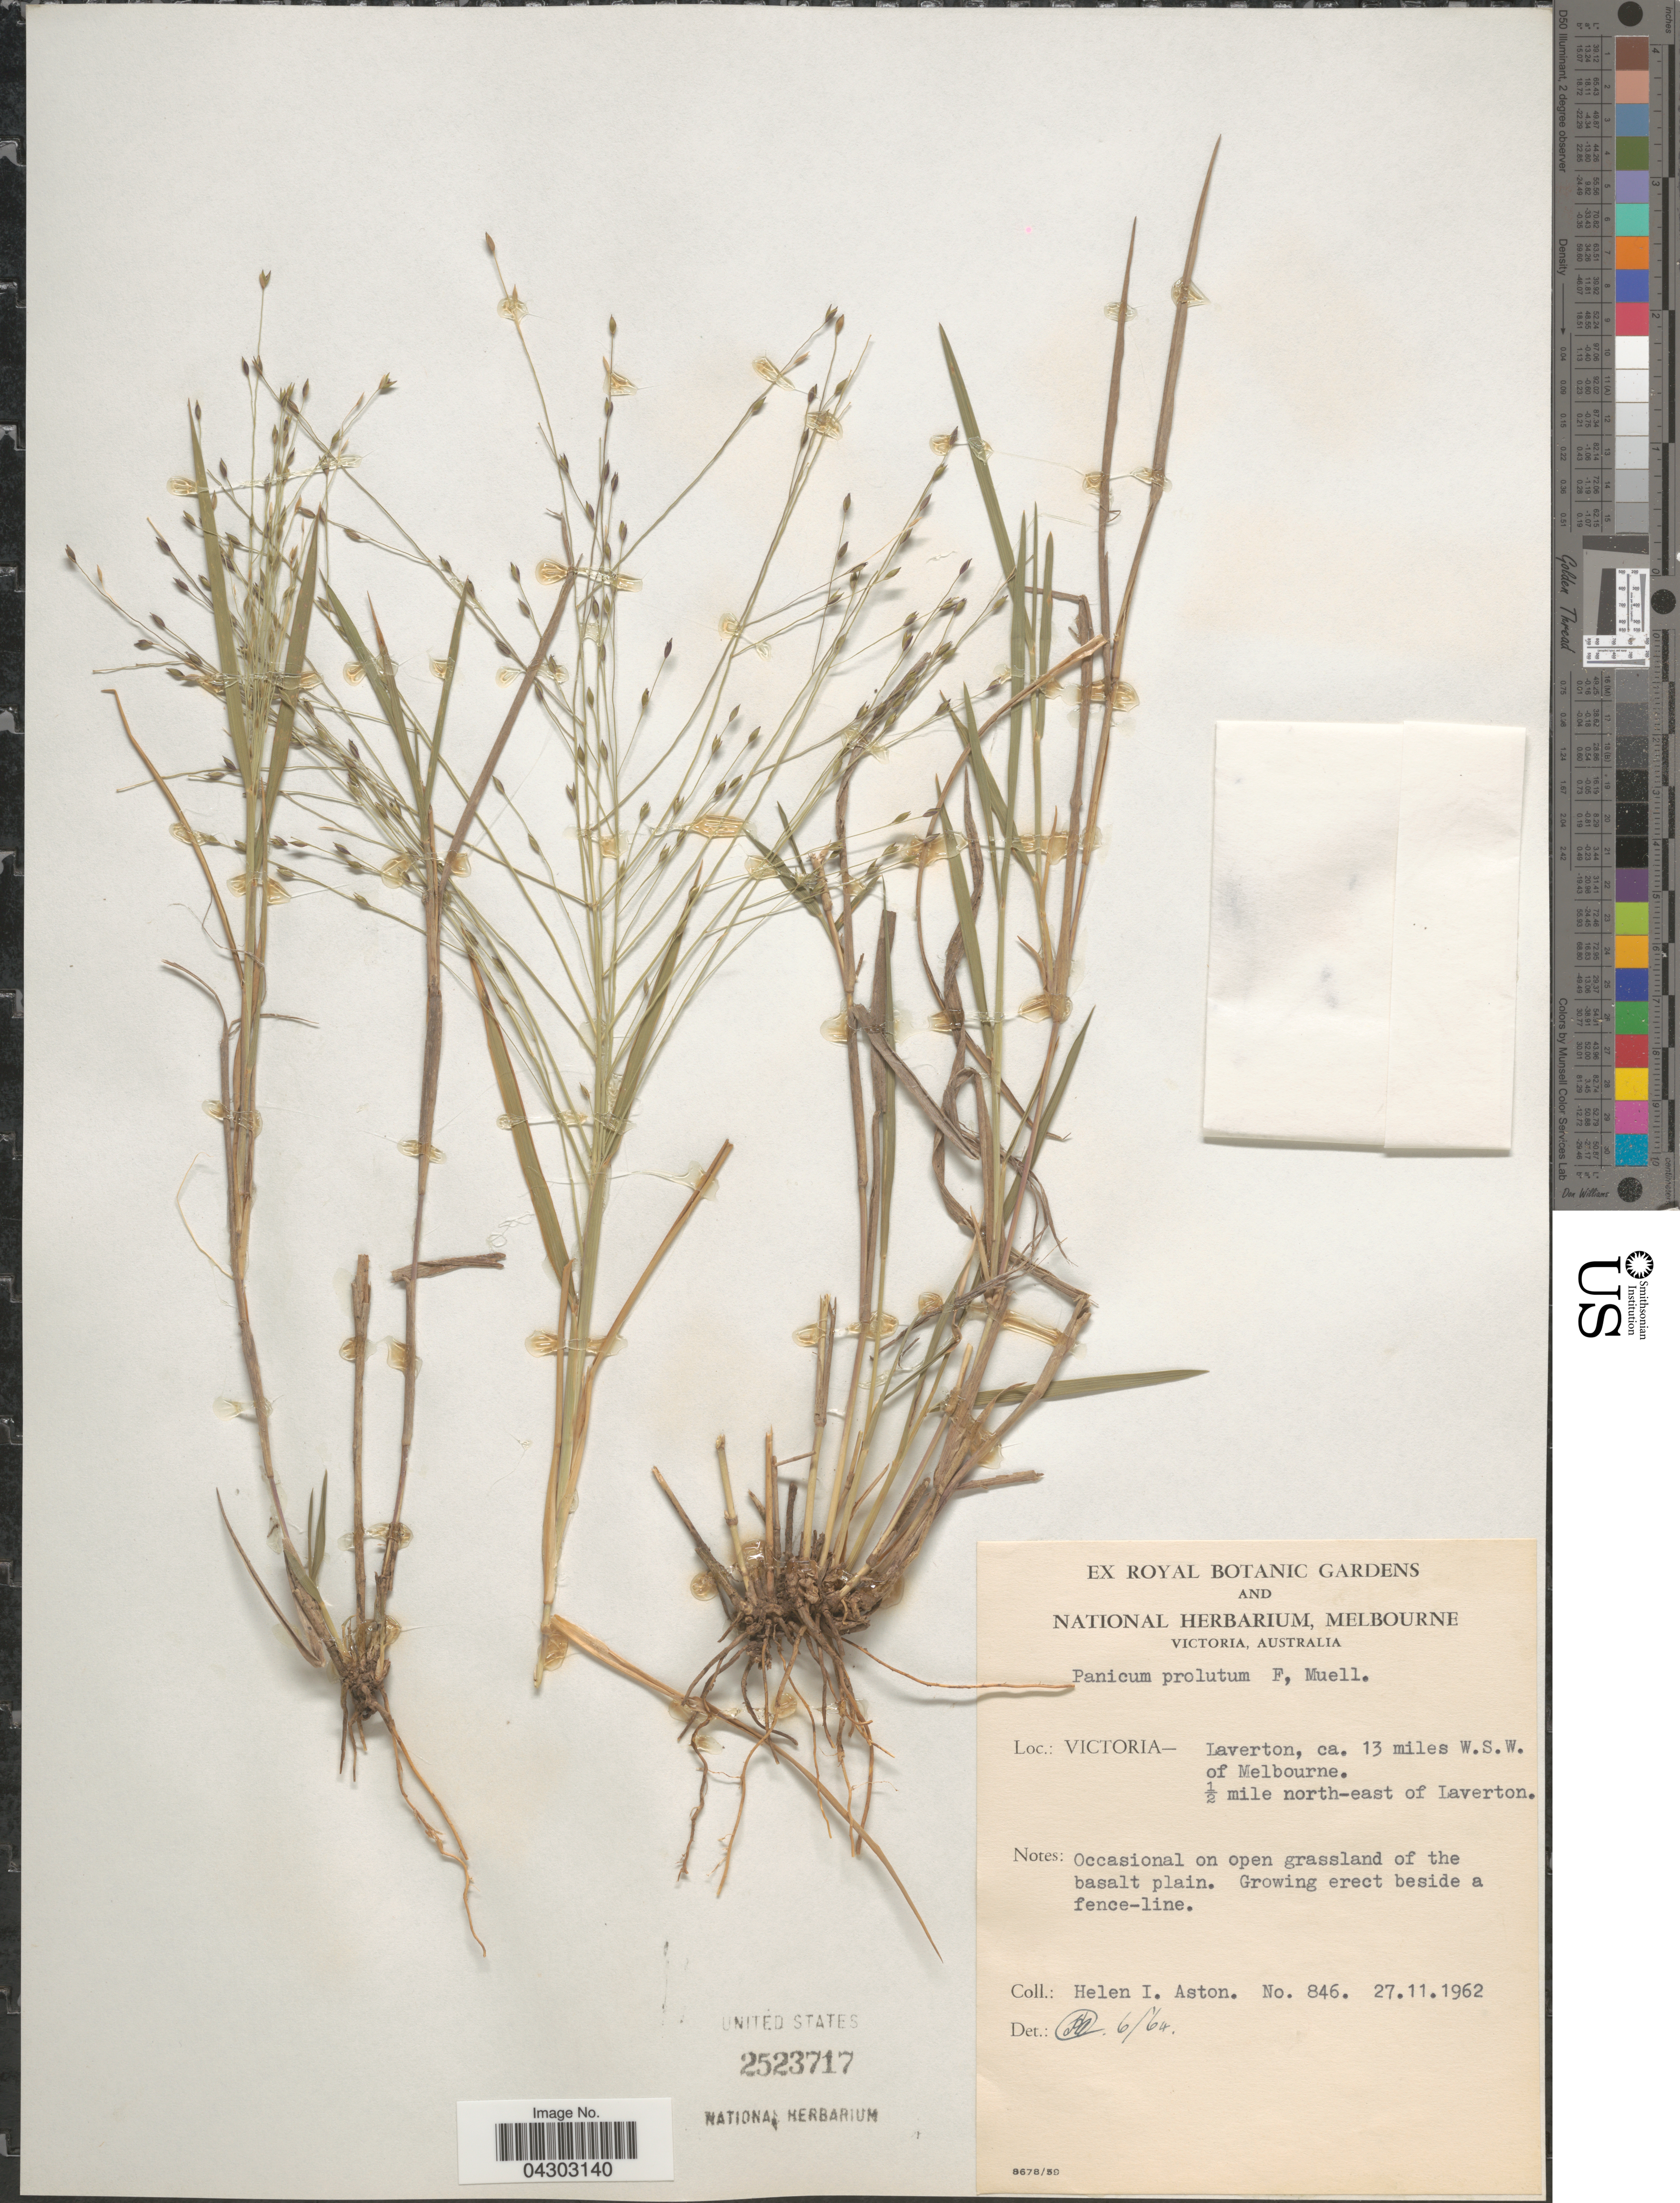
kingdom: Plantae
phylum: Tracheophyta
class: Liliopsida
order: Poales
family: Poaceae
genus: Panicum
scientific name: Panicum prolutum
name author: F. Muell.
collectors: H. I. Aston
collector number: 846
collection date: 1962-11-27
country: Australia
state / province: Victoria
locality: Victoria- Laverton, ca. 13 miles W.S.W. of Melbourne. 1/2 mile north-east of Laverton.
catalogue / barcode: US 2523717